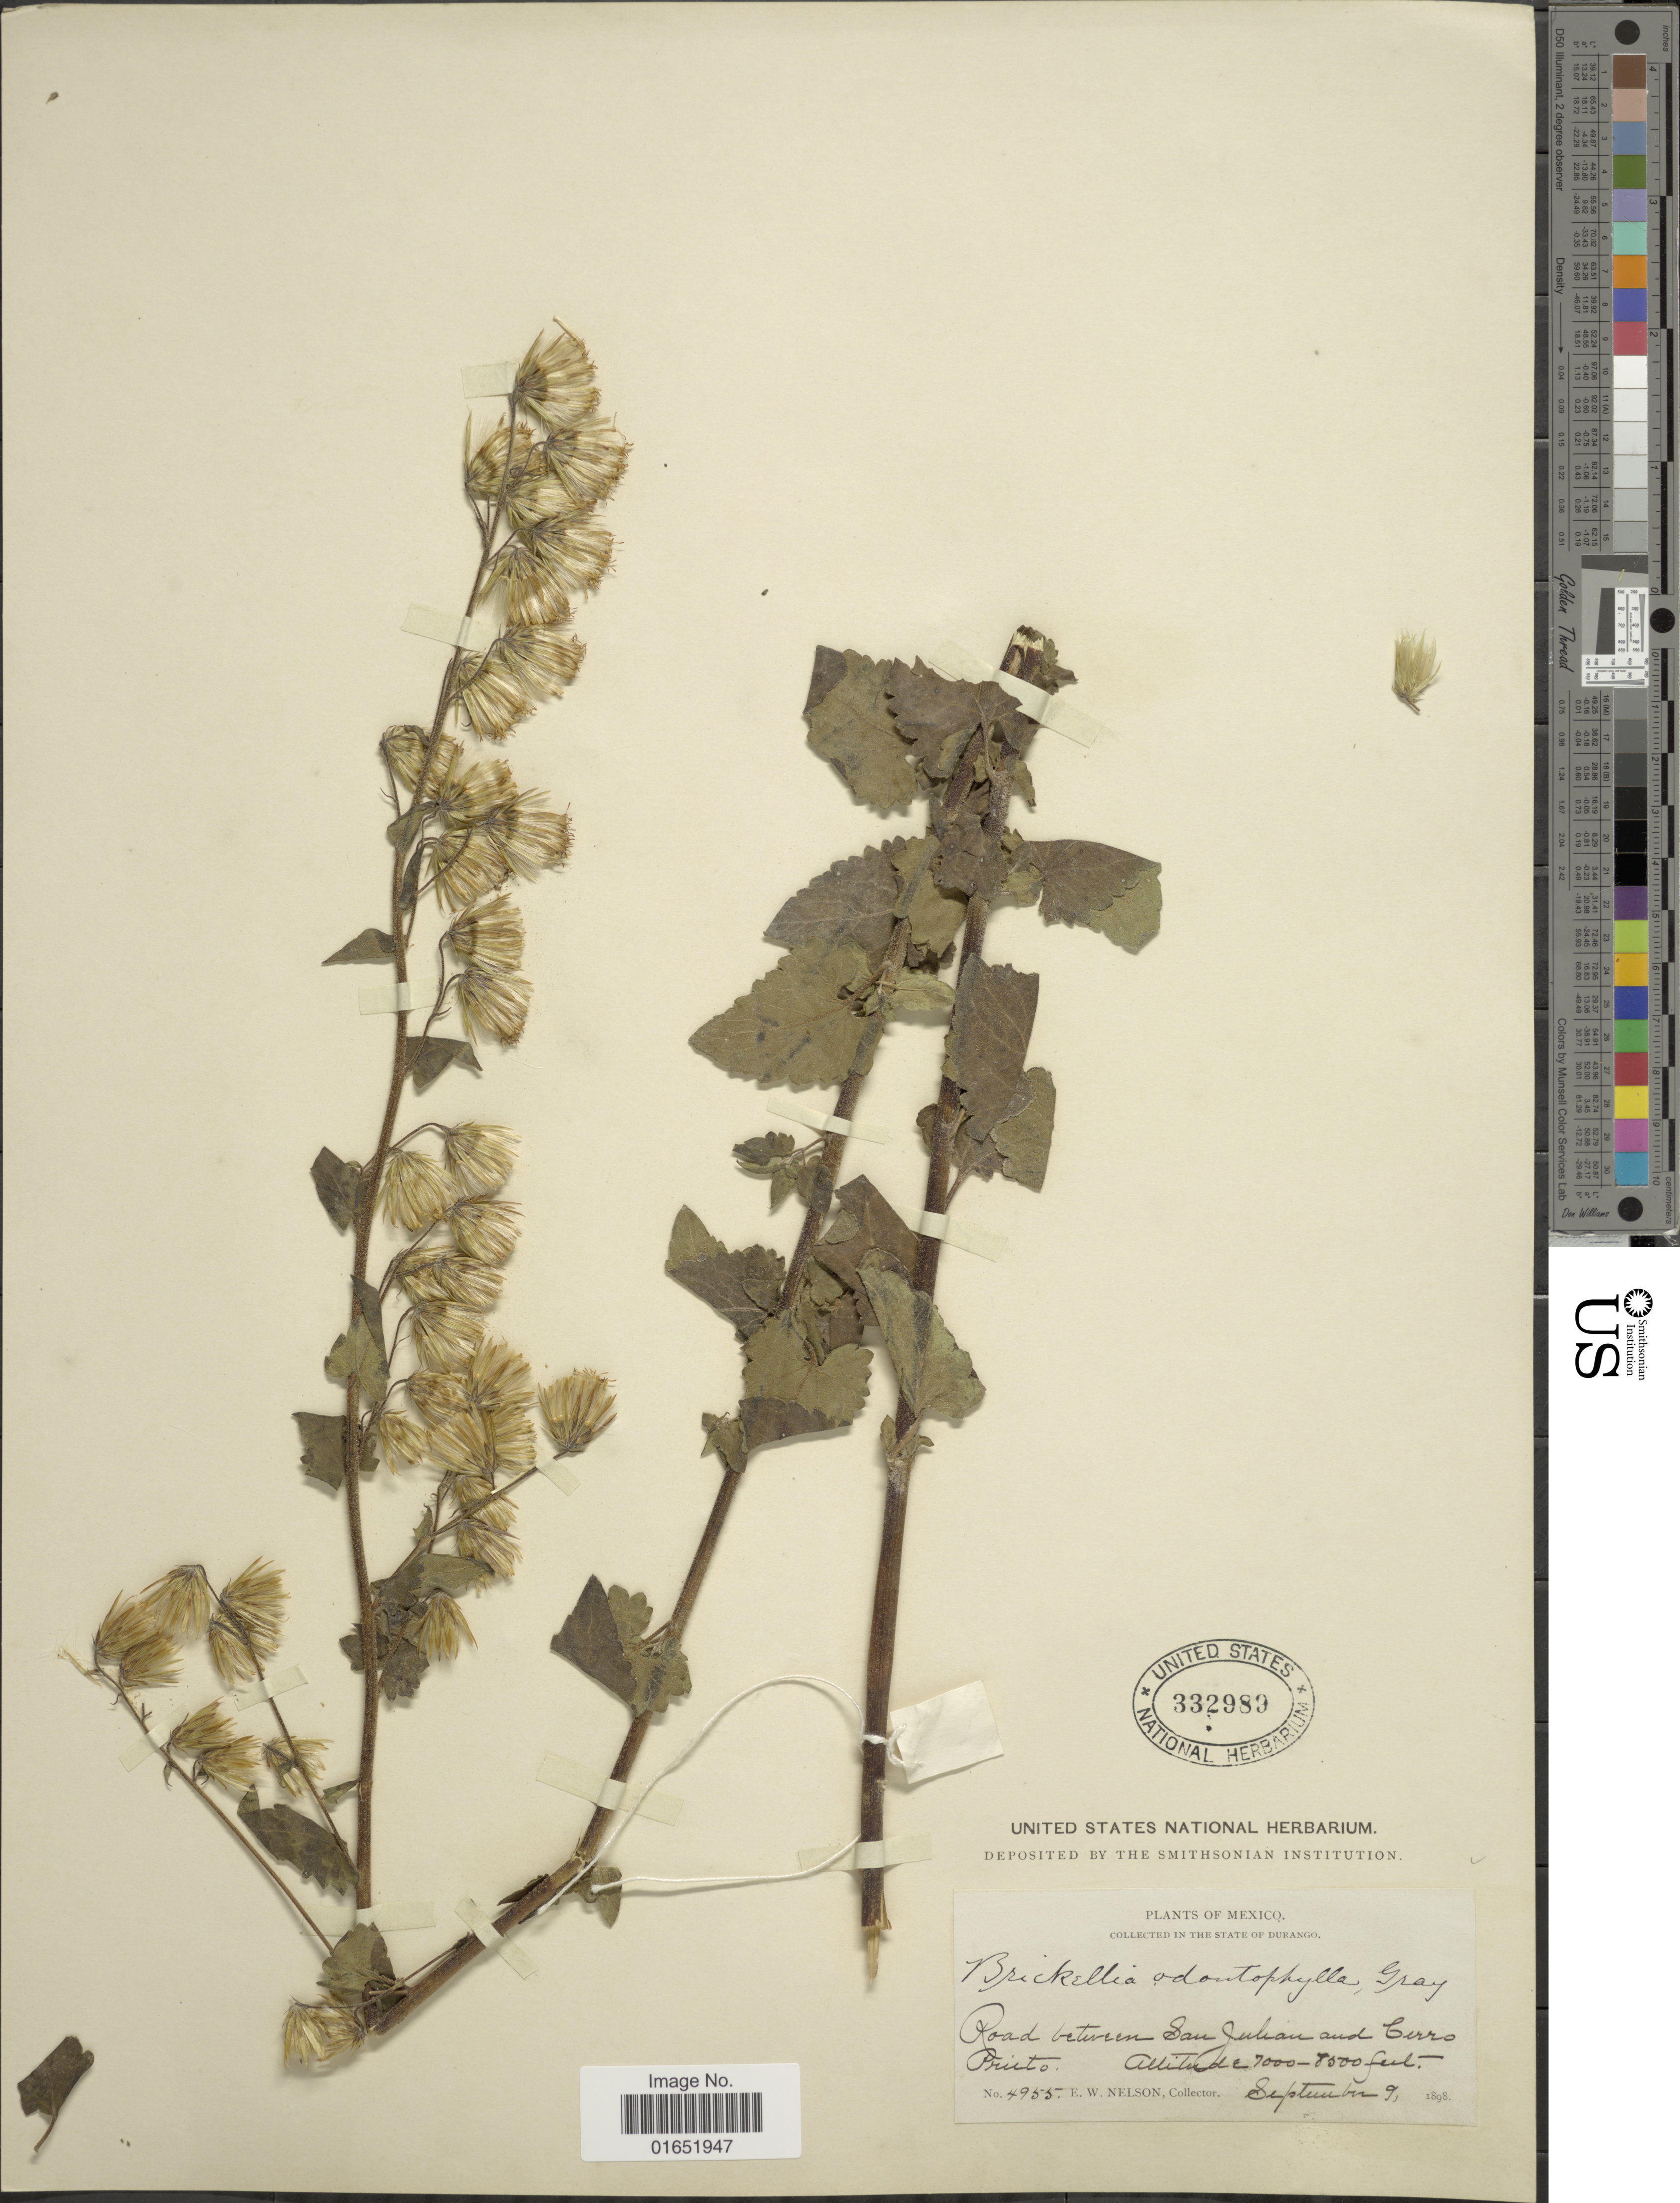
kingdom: Plantae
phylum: Tracheophyta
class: Magnoliopsida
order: Asterales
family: Asteraceae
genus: Brickellia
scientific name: Brickellia odontophylla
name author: A. Gray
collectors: E. W. Nelson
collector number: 4955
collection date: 1898-09-09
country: Mexico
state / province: Durango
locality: Road between San Julian and Cerro prieto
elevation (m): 2134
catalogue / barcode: US 332989